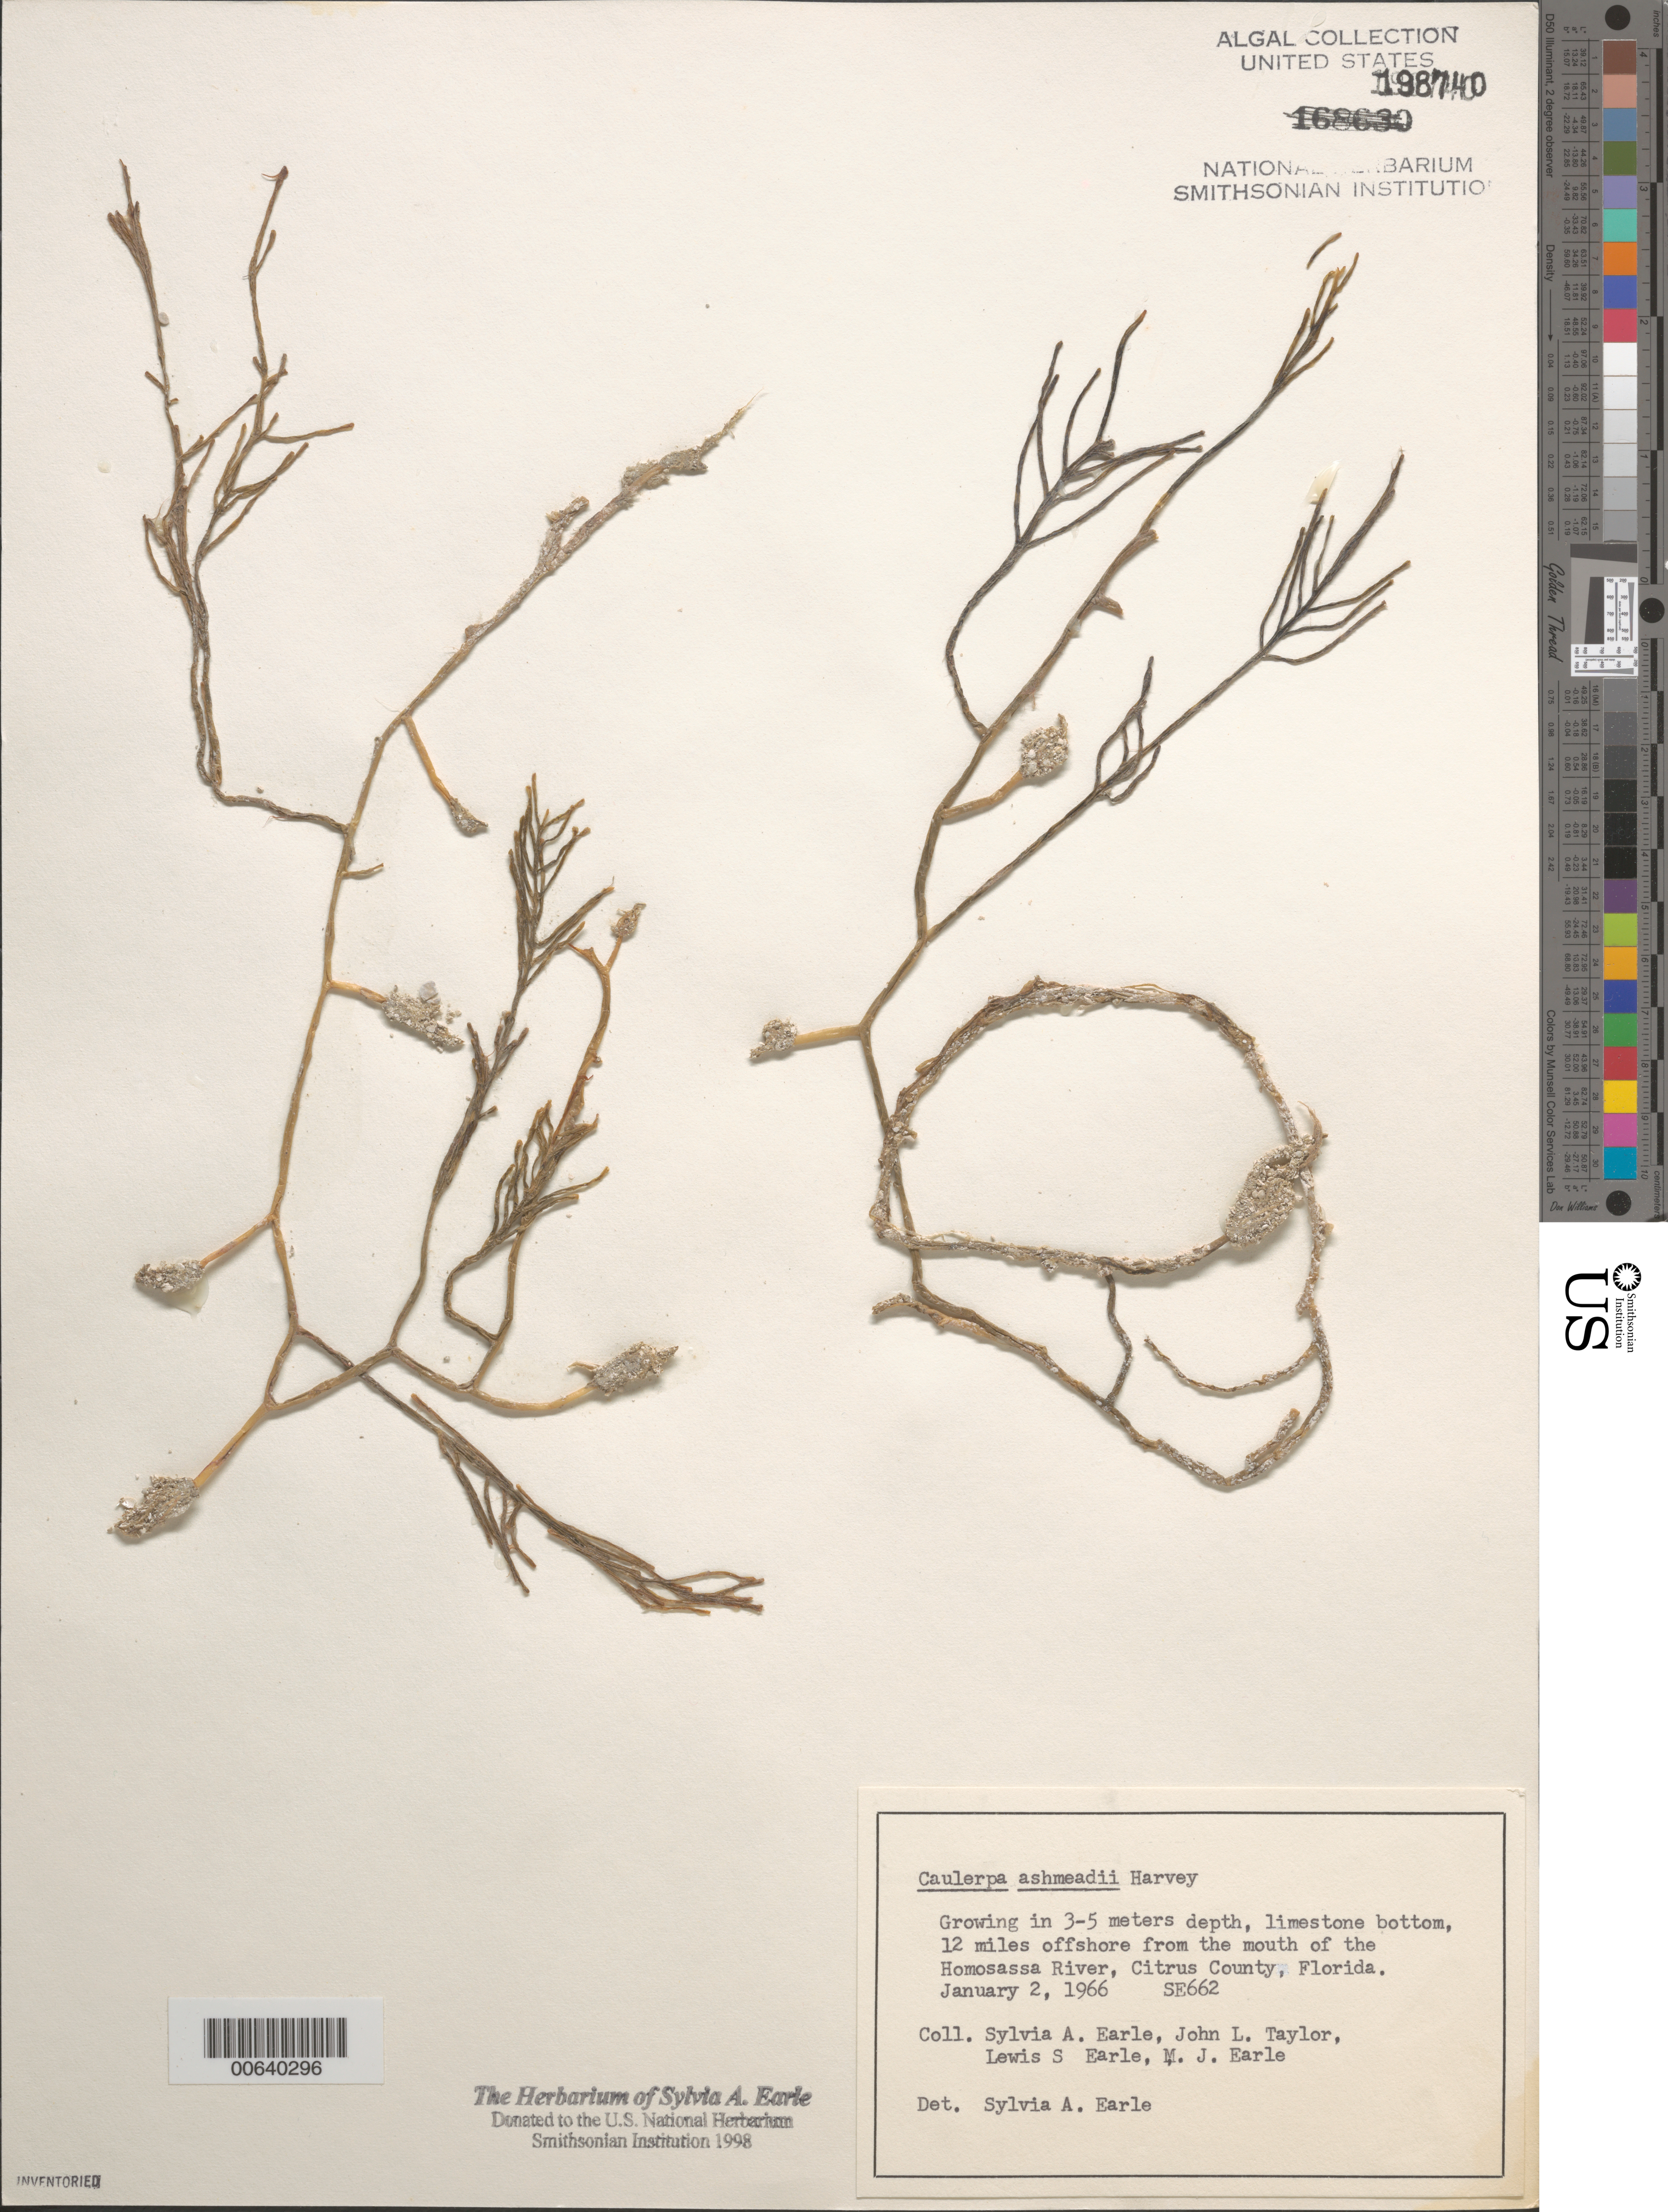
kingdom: Plantae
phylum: Chlorophyta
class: Ulvophyceae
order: Bryopsidales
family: Caulerpaceae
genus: Caulerpa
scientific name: Caulerpa ashmeadii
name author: Harv.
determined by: Earle, S. A.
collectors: S. A. Earle, J. L. Taylor, L. Earle & M. Earle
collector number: SE 662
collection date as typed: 02 Jan 1966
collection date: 1966-01-02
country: United States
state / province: Florida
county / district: Citrus County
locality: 12 miles off Homosassa River mouth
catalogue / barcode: US 198740